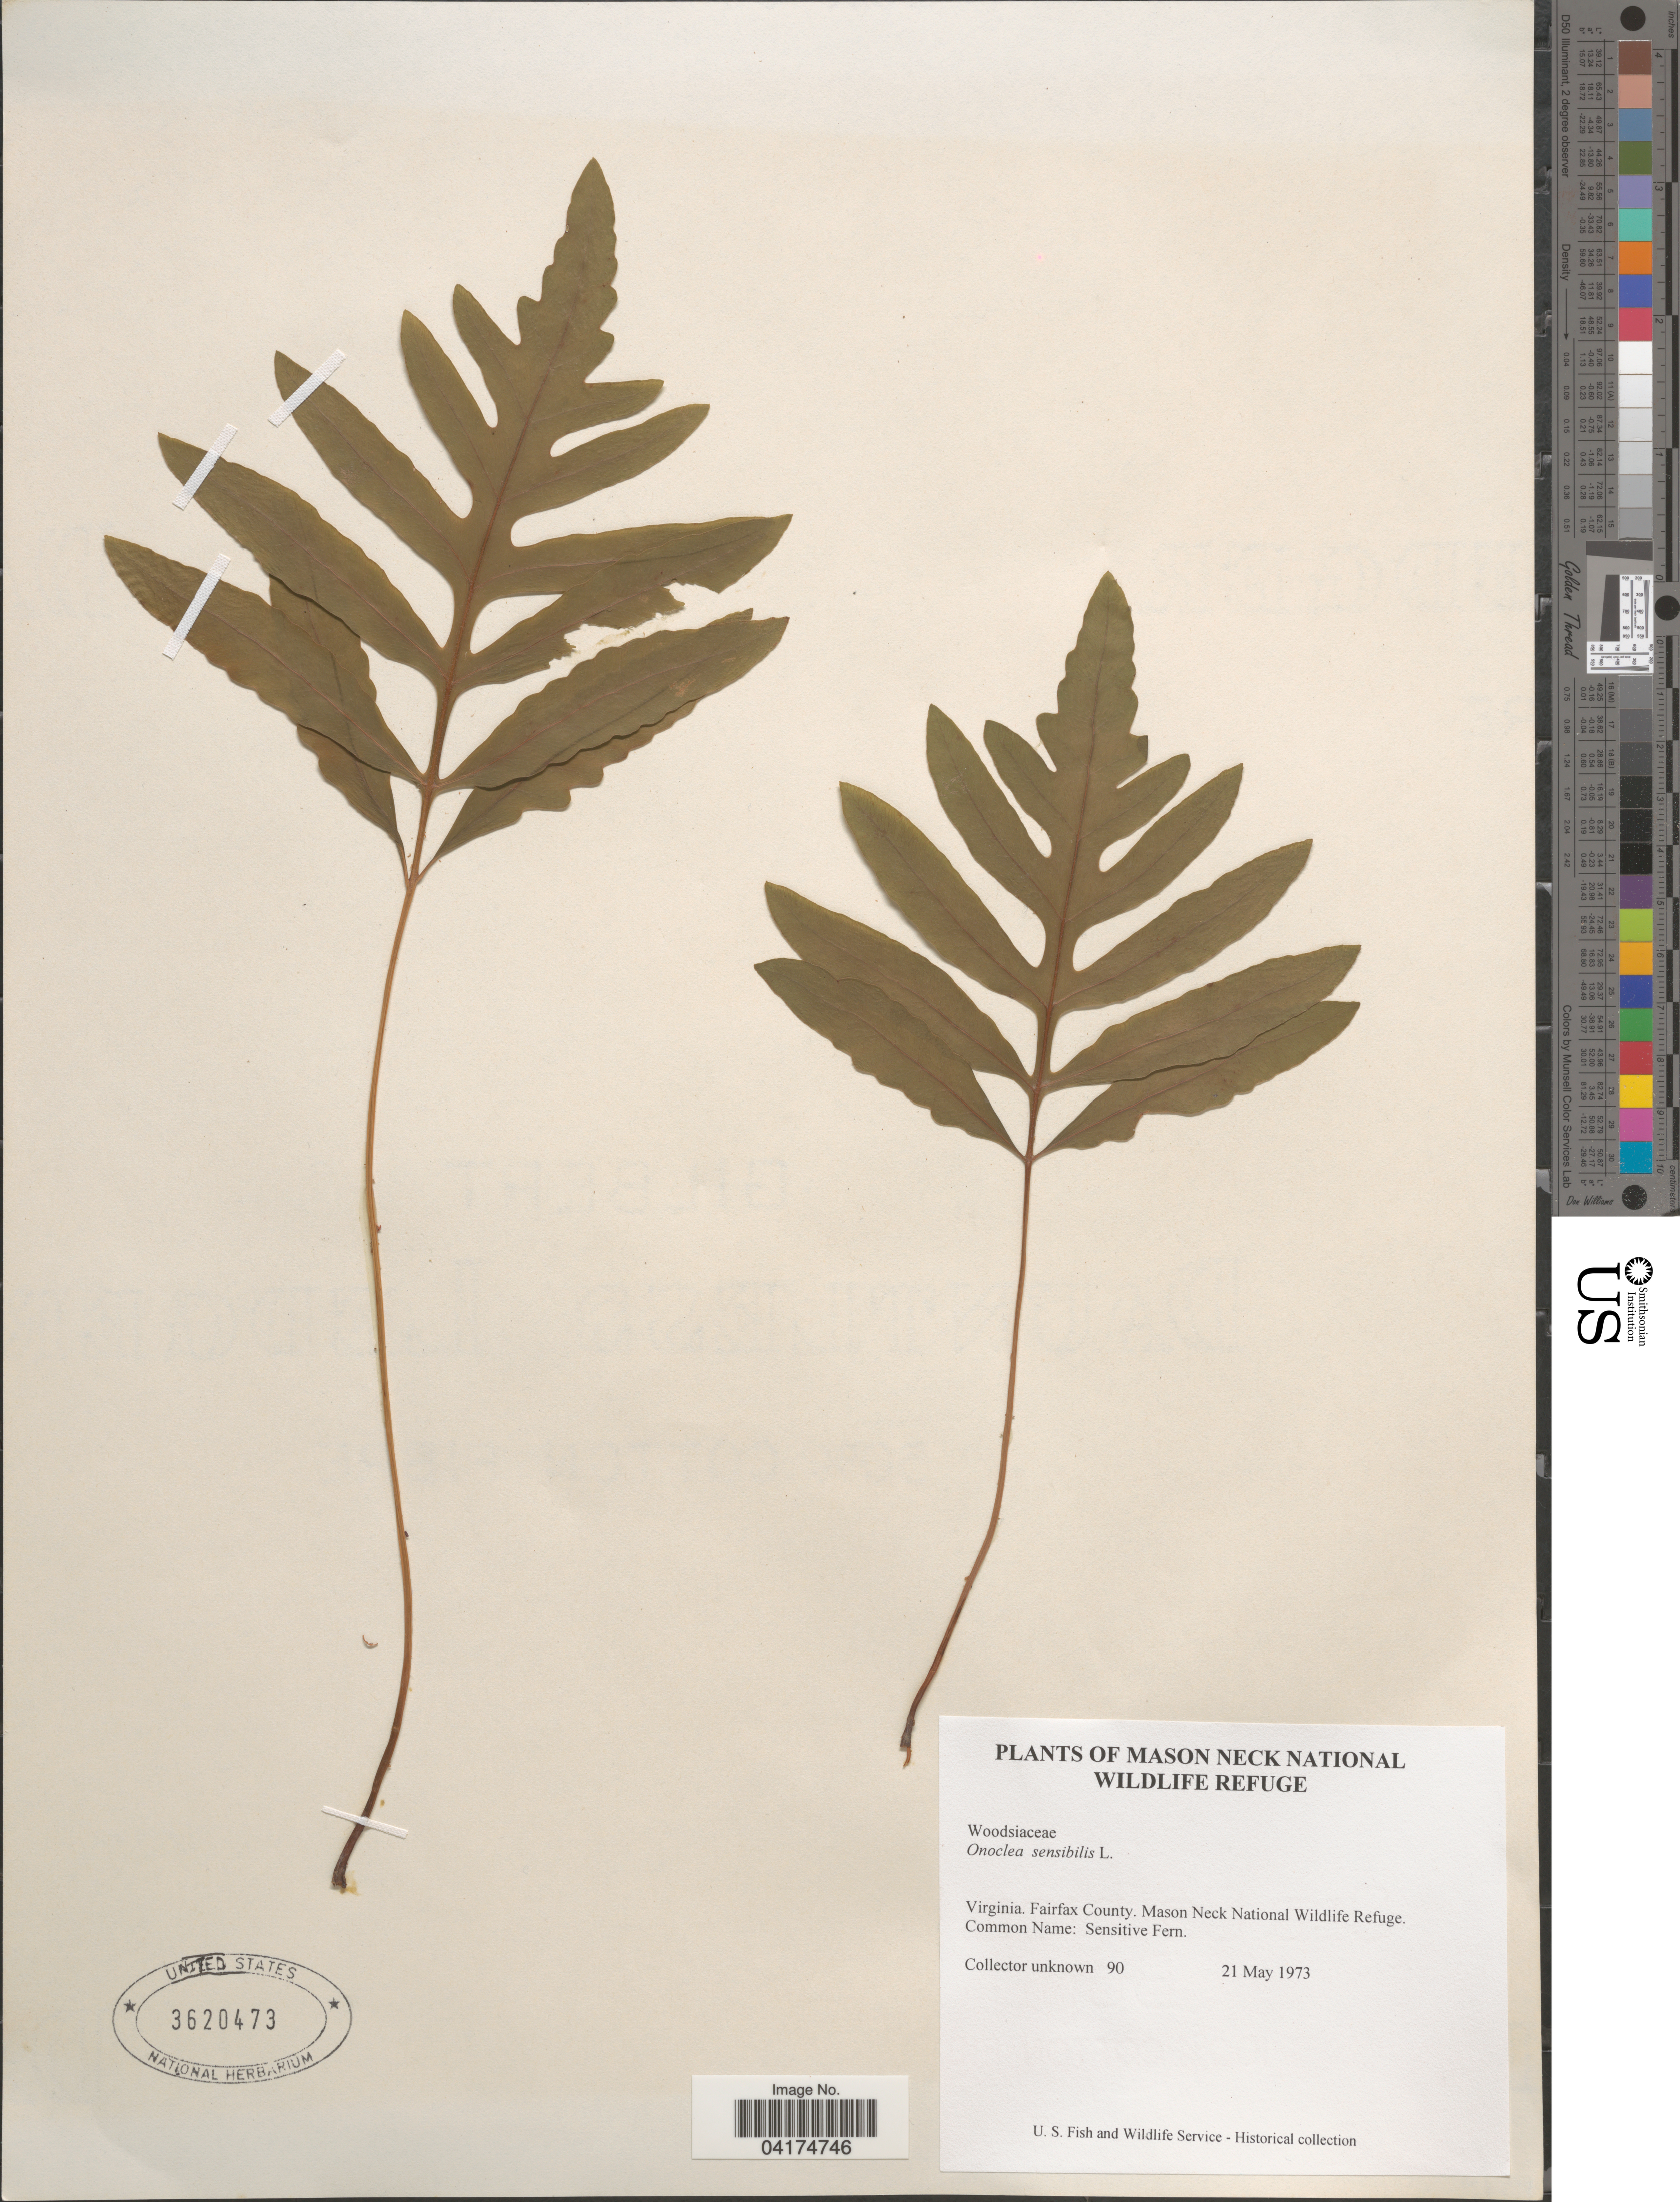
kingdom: Plantae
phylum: Tracheophyta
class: Polypodiopsida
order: Polypodiales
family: Onocleaceae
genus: Onoclea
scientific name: Onoclea sensibilis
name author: L.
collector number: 90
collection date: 1973-05-21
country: United States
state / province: Virginia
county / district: Fairfax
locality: Mason Neck National Wildlife Refuge. Fairfax County. Mason Neck National Wildlife Refuge.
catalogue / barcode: US 3620473